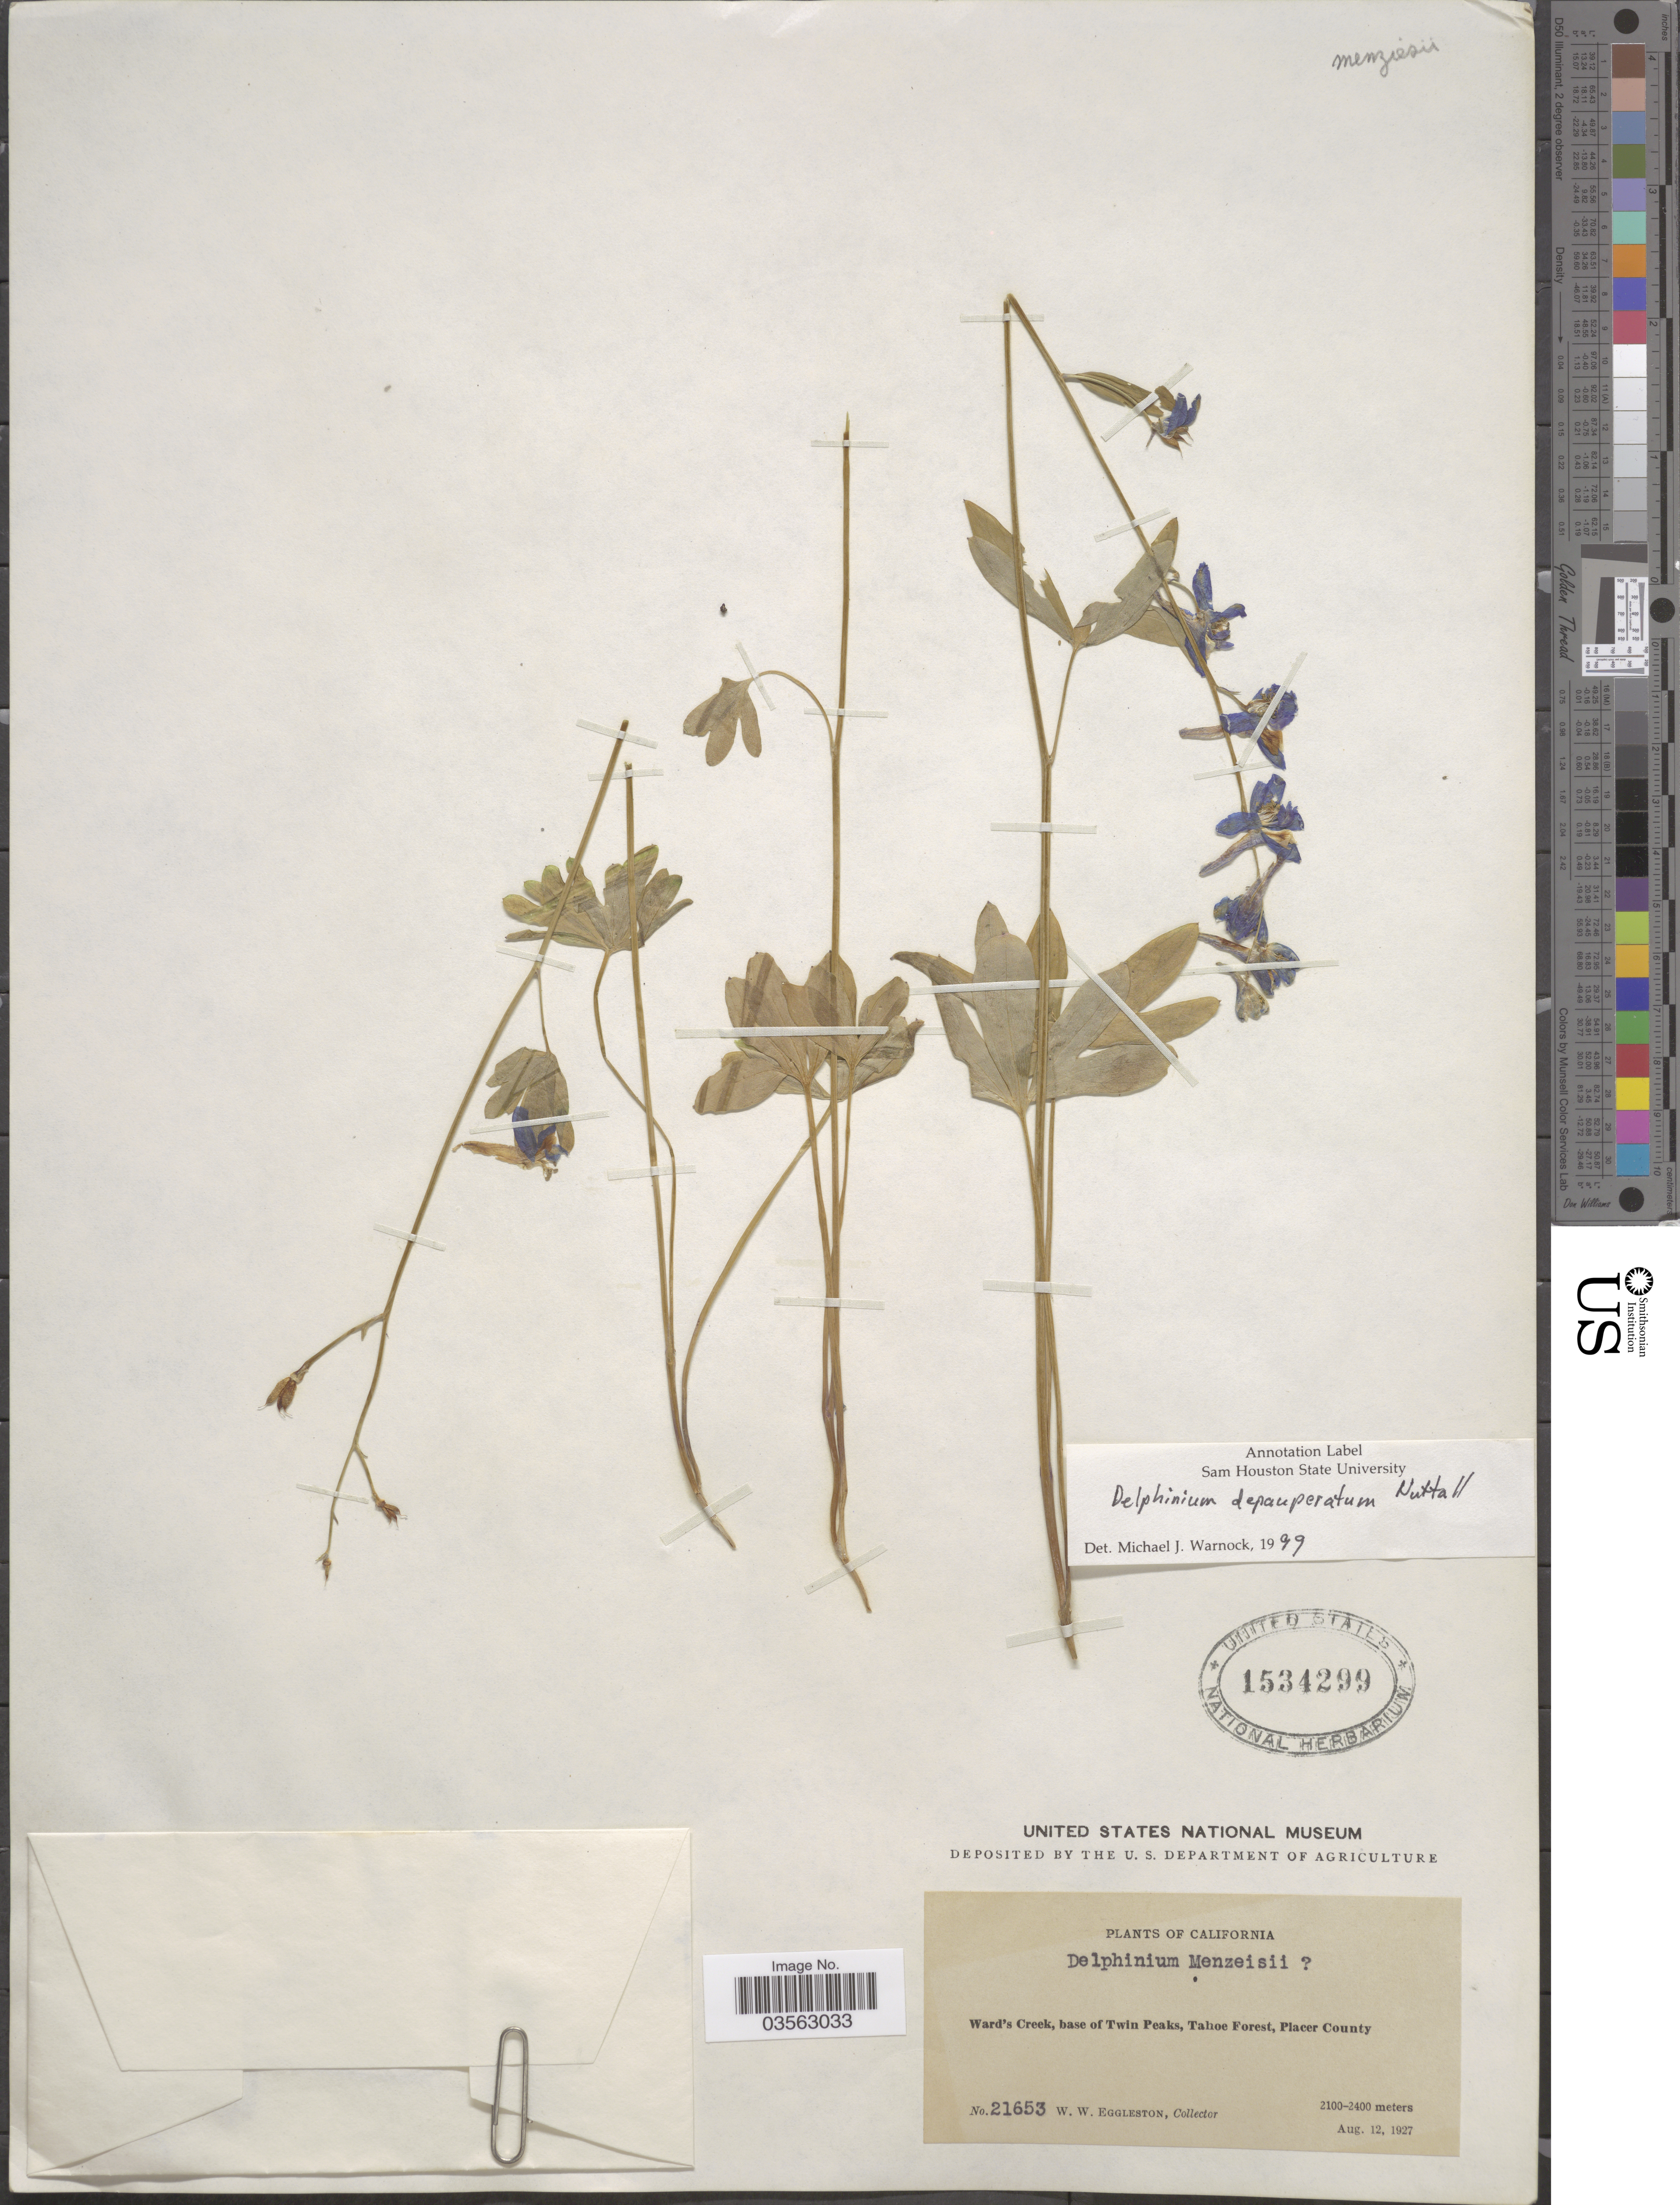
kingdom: Plantae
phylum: Tracheophyta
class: Magnoliopsida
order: Ranunculales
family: Ranunculaceae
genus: Delphinium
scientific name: Delphinium depauperatum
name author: Nutt.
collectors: W. W. Eggleston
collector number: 21653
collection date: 1927-08-12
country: United States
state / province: California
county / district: Placer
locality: Ward's Creek, base of Twin Peaks, Tahoe Forest, Placer County.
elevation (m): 2100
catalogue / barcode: US 1534299